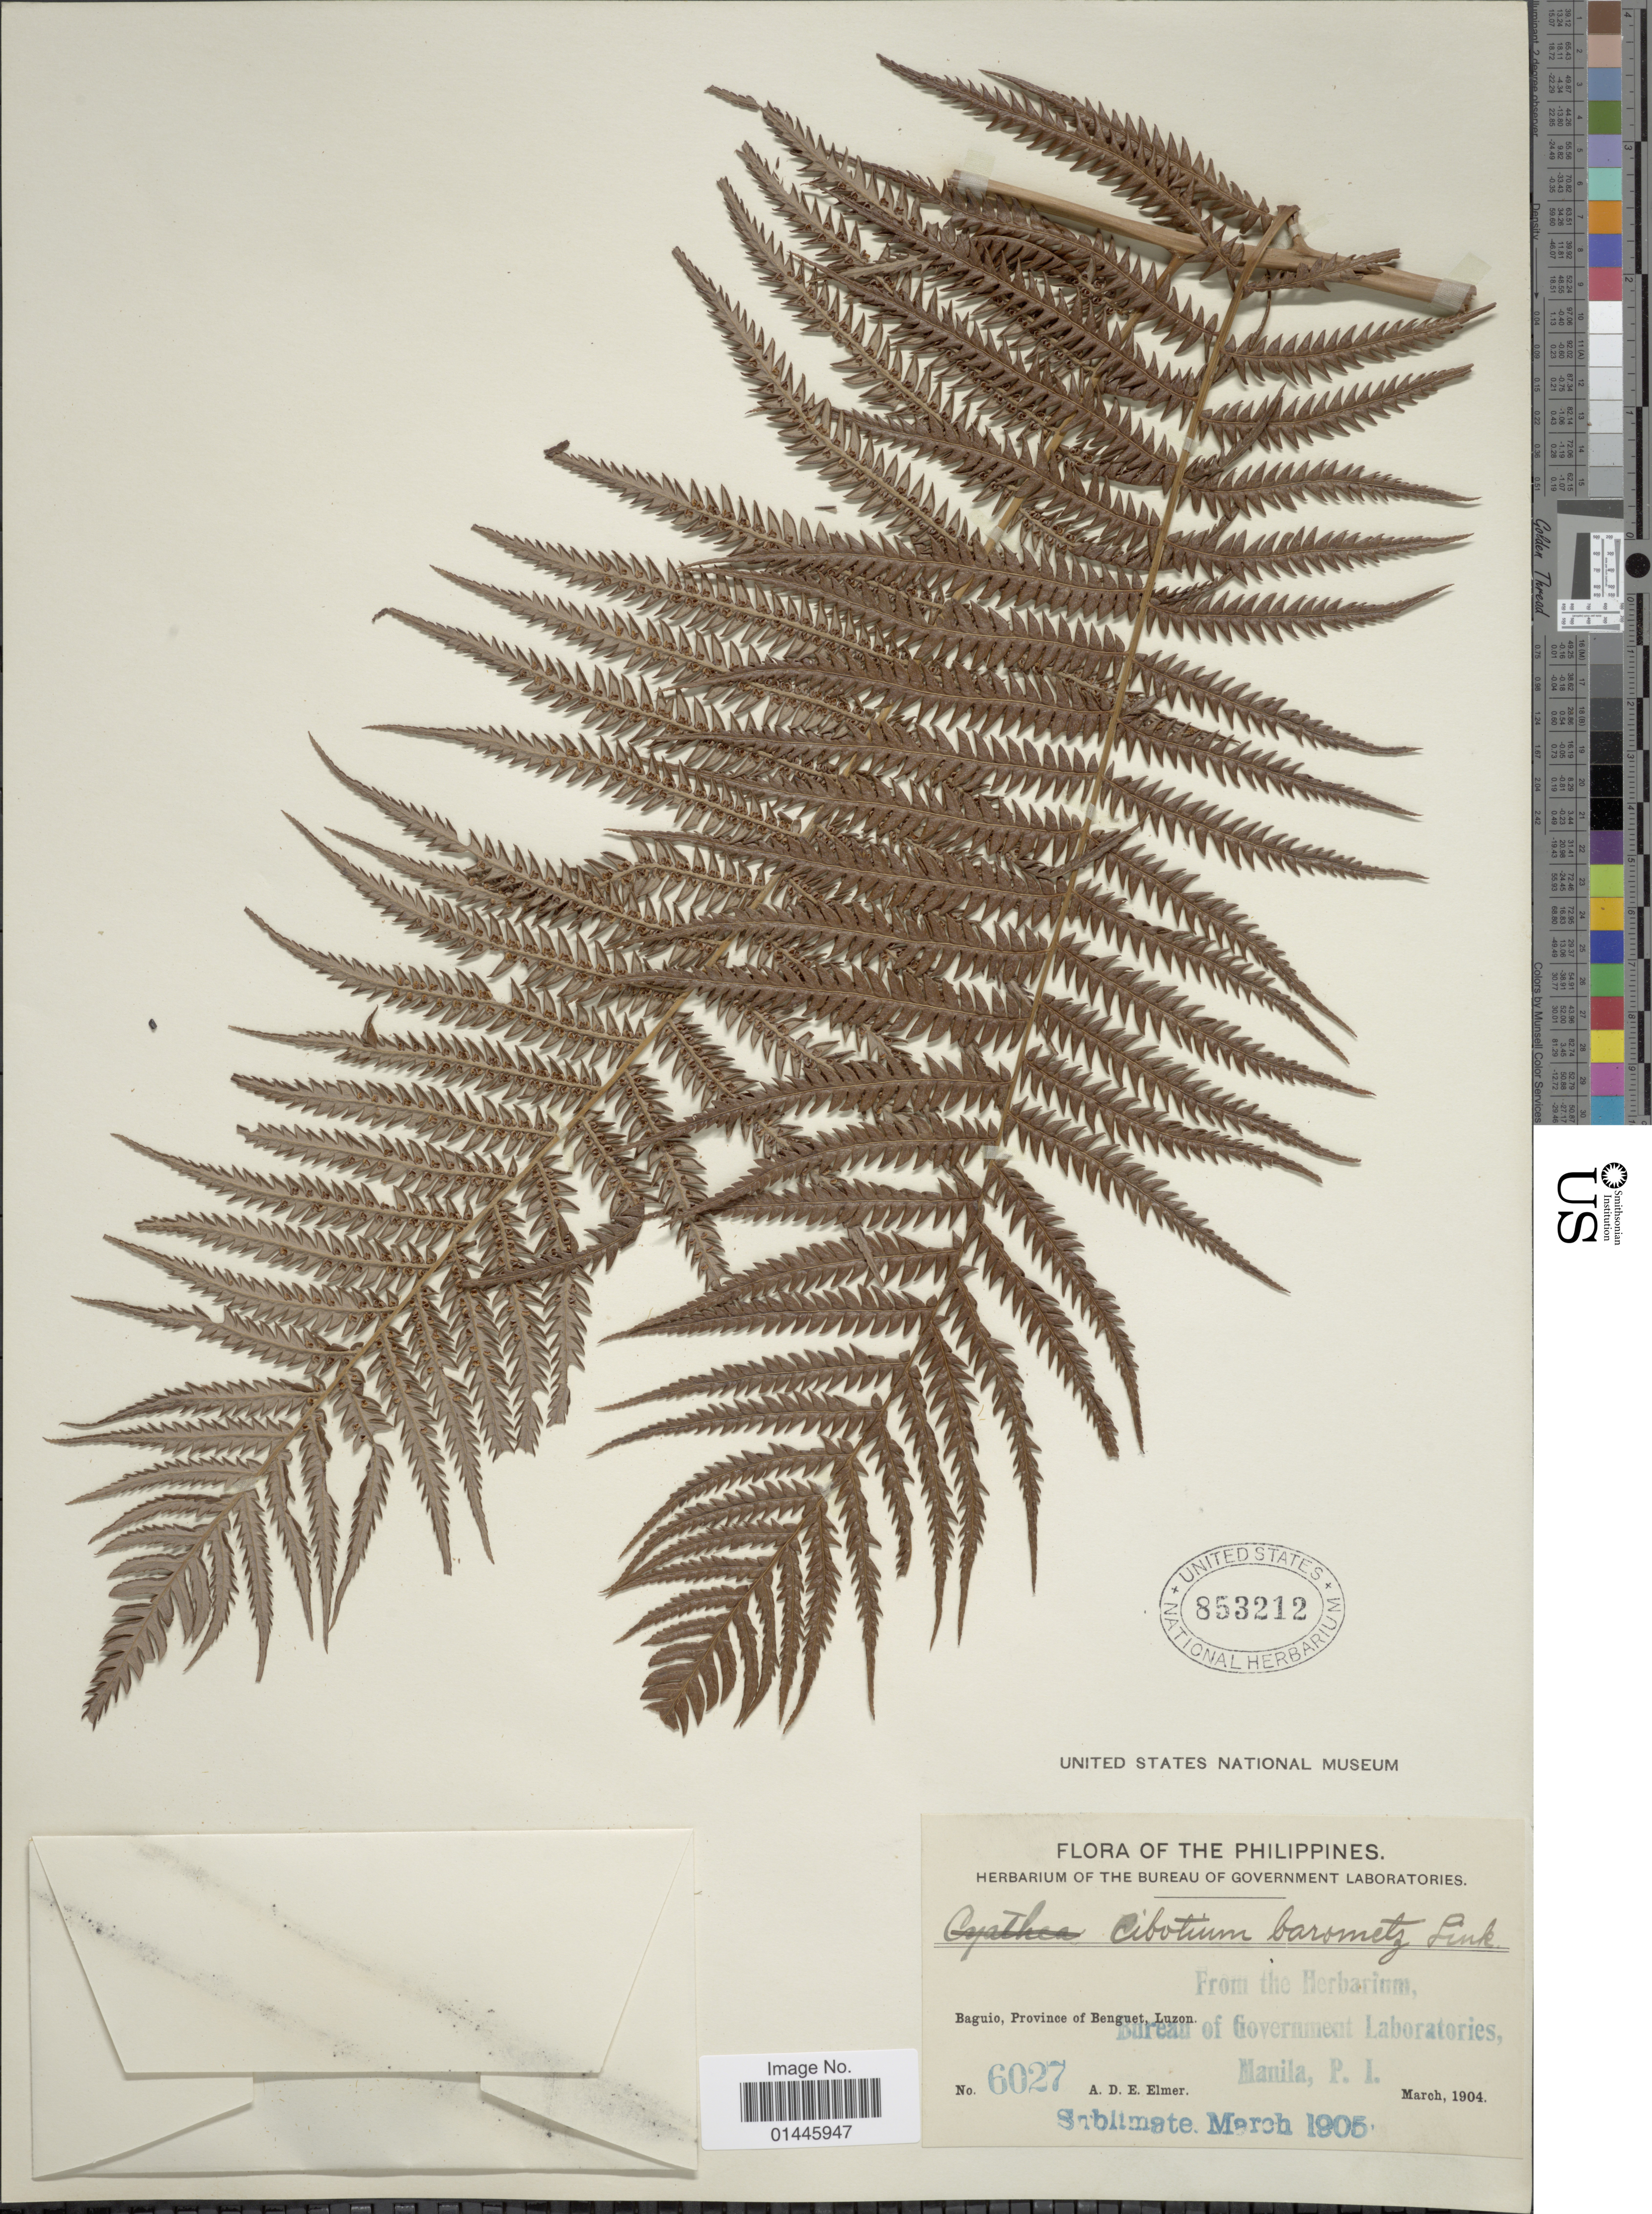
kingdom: Plantae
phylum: Tracheophyta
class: Polypodiopsida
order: Cyatheales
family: Cibotiaceae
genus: Cibotium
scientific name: Cibotium barometz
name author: (L.) J. Sm.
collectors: A. D. E. Elmer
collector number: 6027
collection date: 1904-03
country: Philippines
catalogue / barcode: US 853212